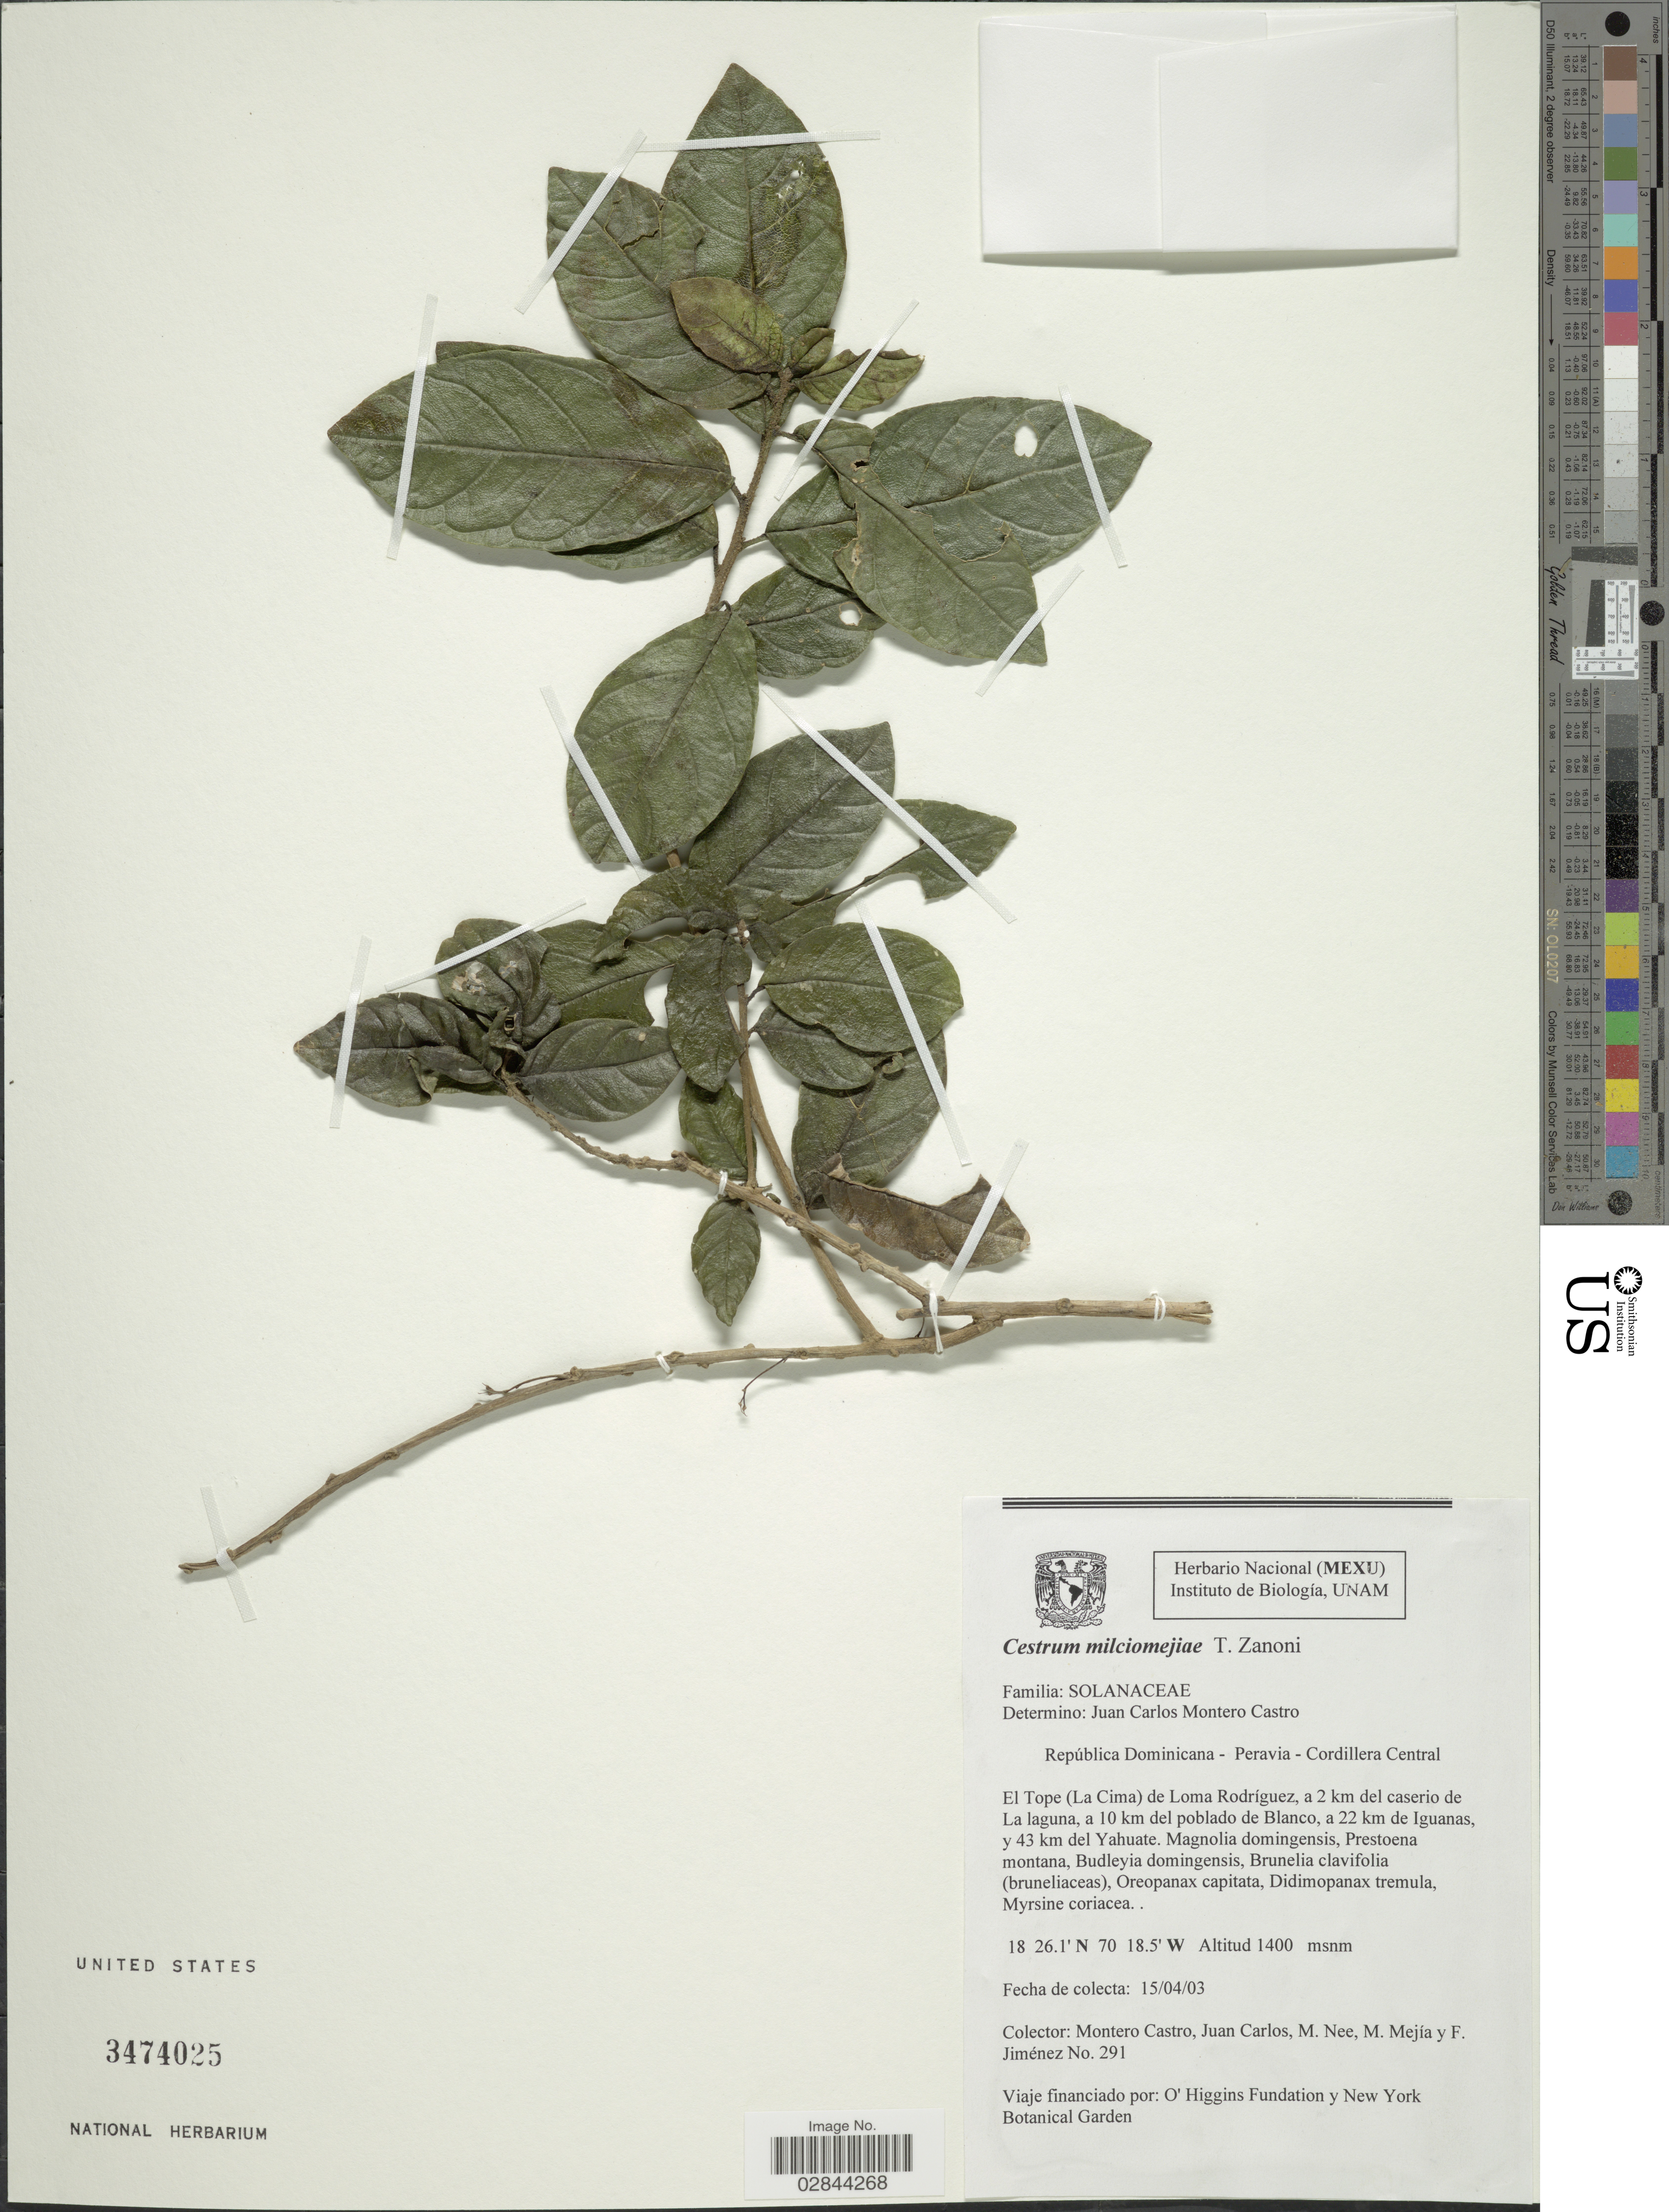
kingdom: Plantae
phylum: Tracheophyta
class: Magnoliopsida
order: Solanales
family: Solanaceae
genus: Cestrum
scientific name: Cestrum milciomejiae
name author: Zanoni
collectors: M. Castro, J. Carlos, M. Nee, M. Mejia & F. Jiménez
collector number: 291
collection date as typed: Transcribed d/m/y: 15/4/3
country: Dominican Republic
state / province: Peravia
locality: Cordillera Central, El Tope (La Cima) de Loma Rodríguez, a 2 km del caserio de La laguna, a 10 km del poblado de Blanco, a 22 km de Iguanas, y 43 km del Yahuate.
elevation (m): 1400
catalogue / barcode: US 3474025